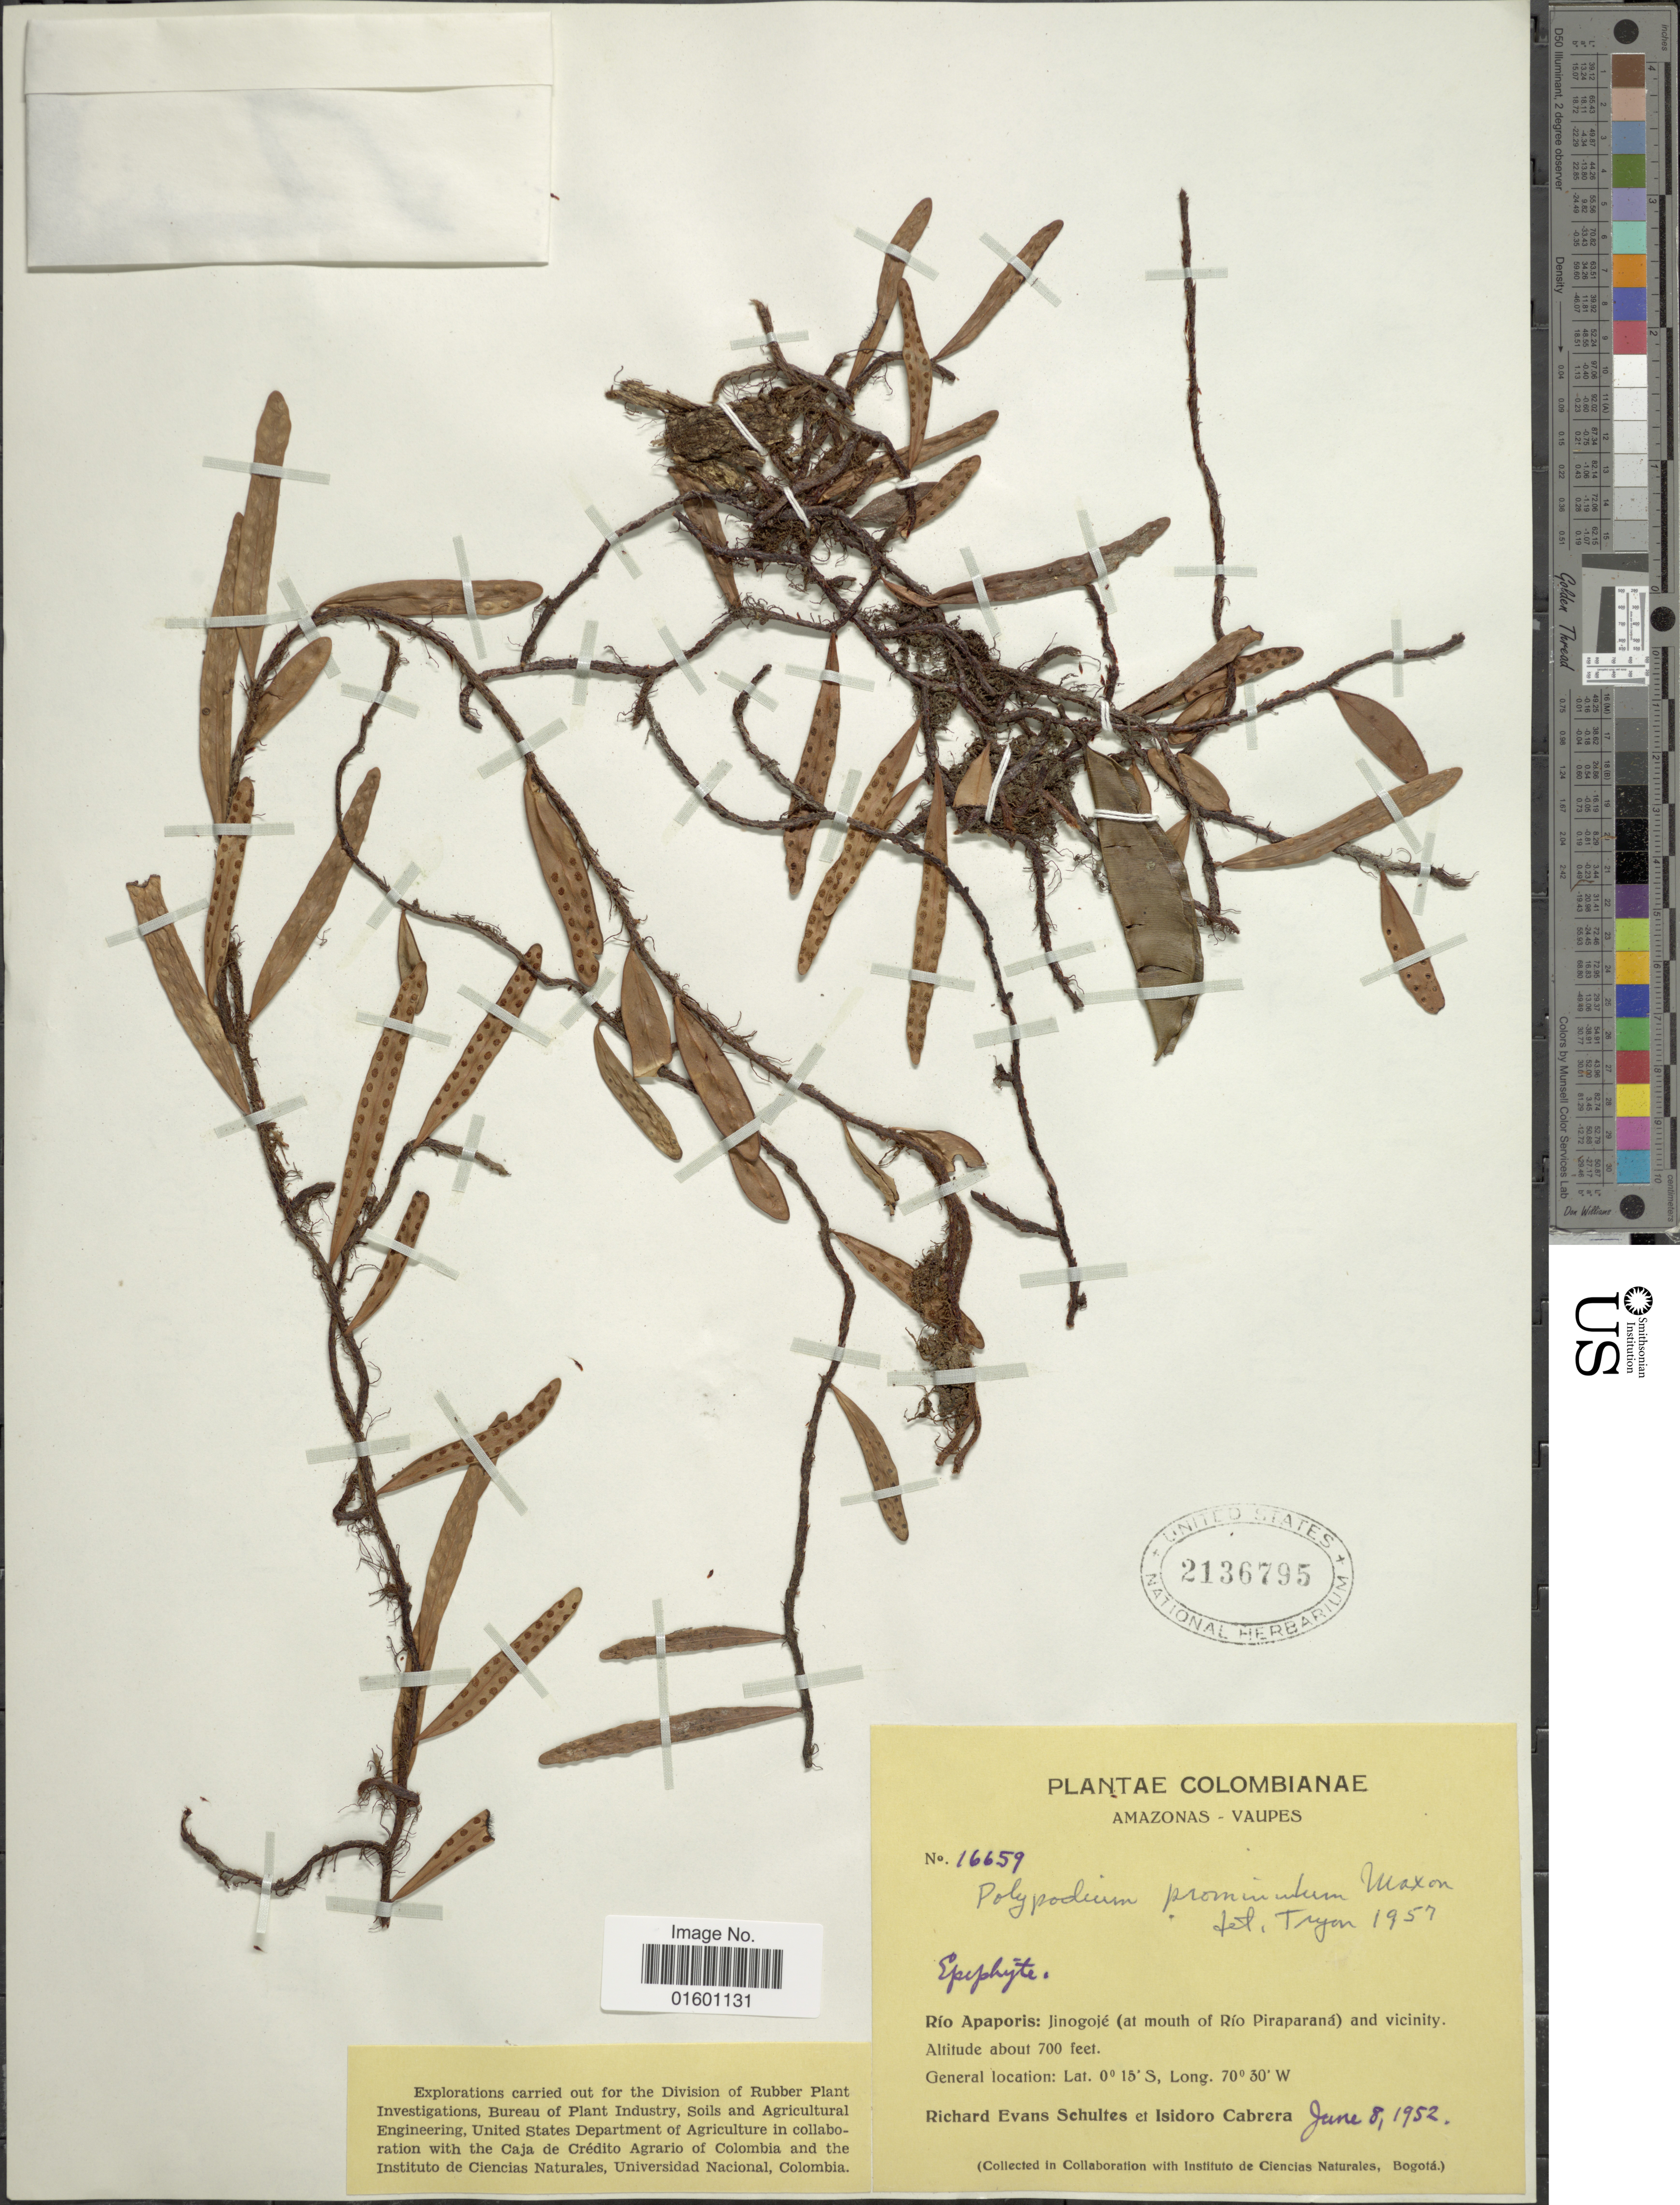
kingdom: Plantae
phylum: Tracheophyta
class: Polypodiopsida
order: Polypodiales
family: Polypodiaceae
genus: Microgramma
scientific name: Microgramma baldwinii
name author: Brade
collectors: R. E. Schultes & I. Cabrera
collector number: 16659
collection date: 1952-06-08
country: Colombia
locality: Amazonas - Vaupes, Rio Apaporis: Jinogoje (at mouth of Rio Piraparand) and vicinity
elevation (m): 213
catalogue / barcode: US 2136795